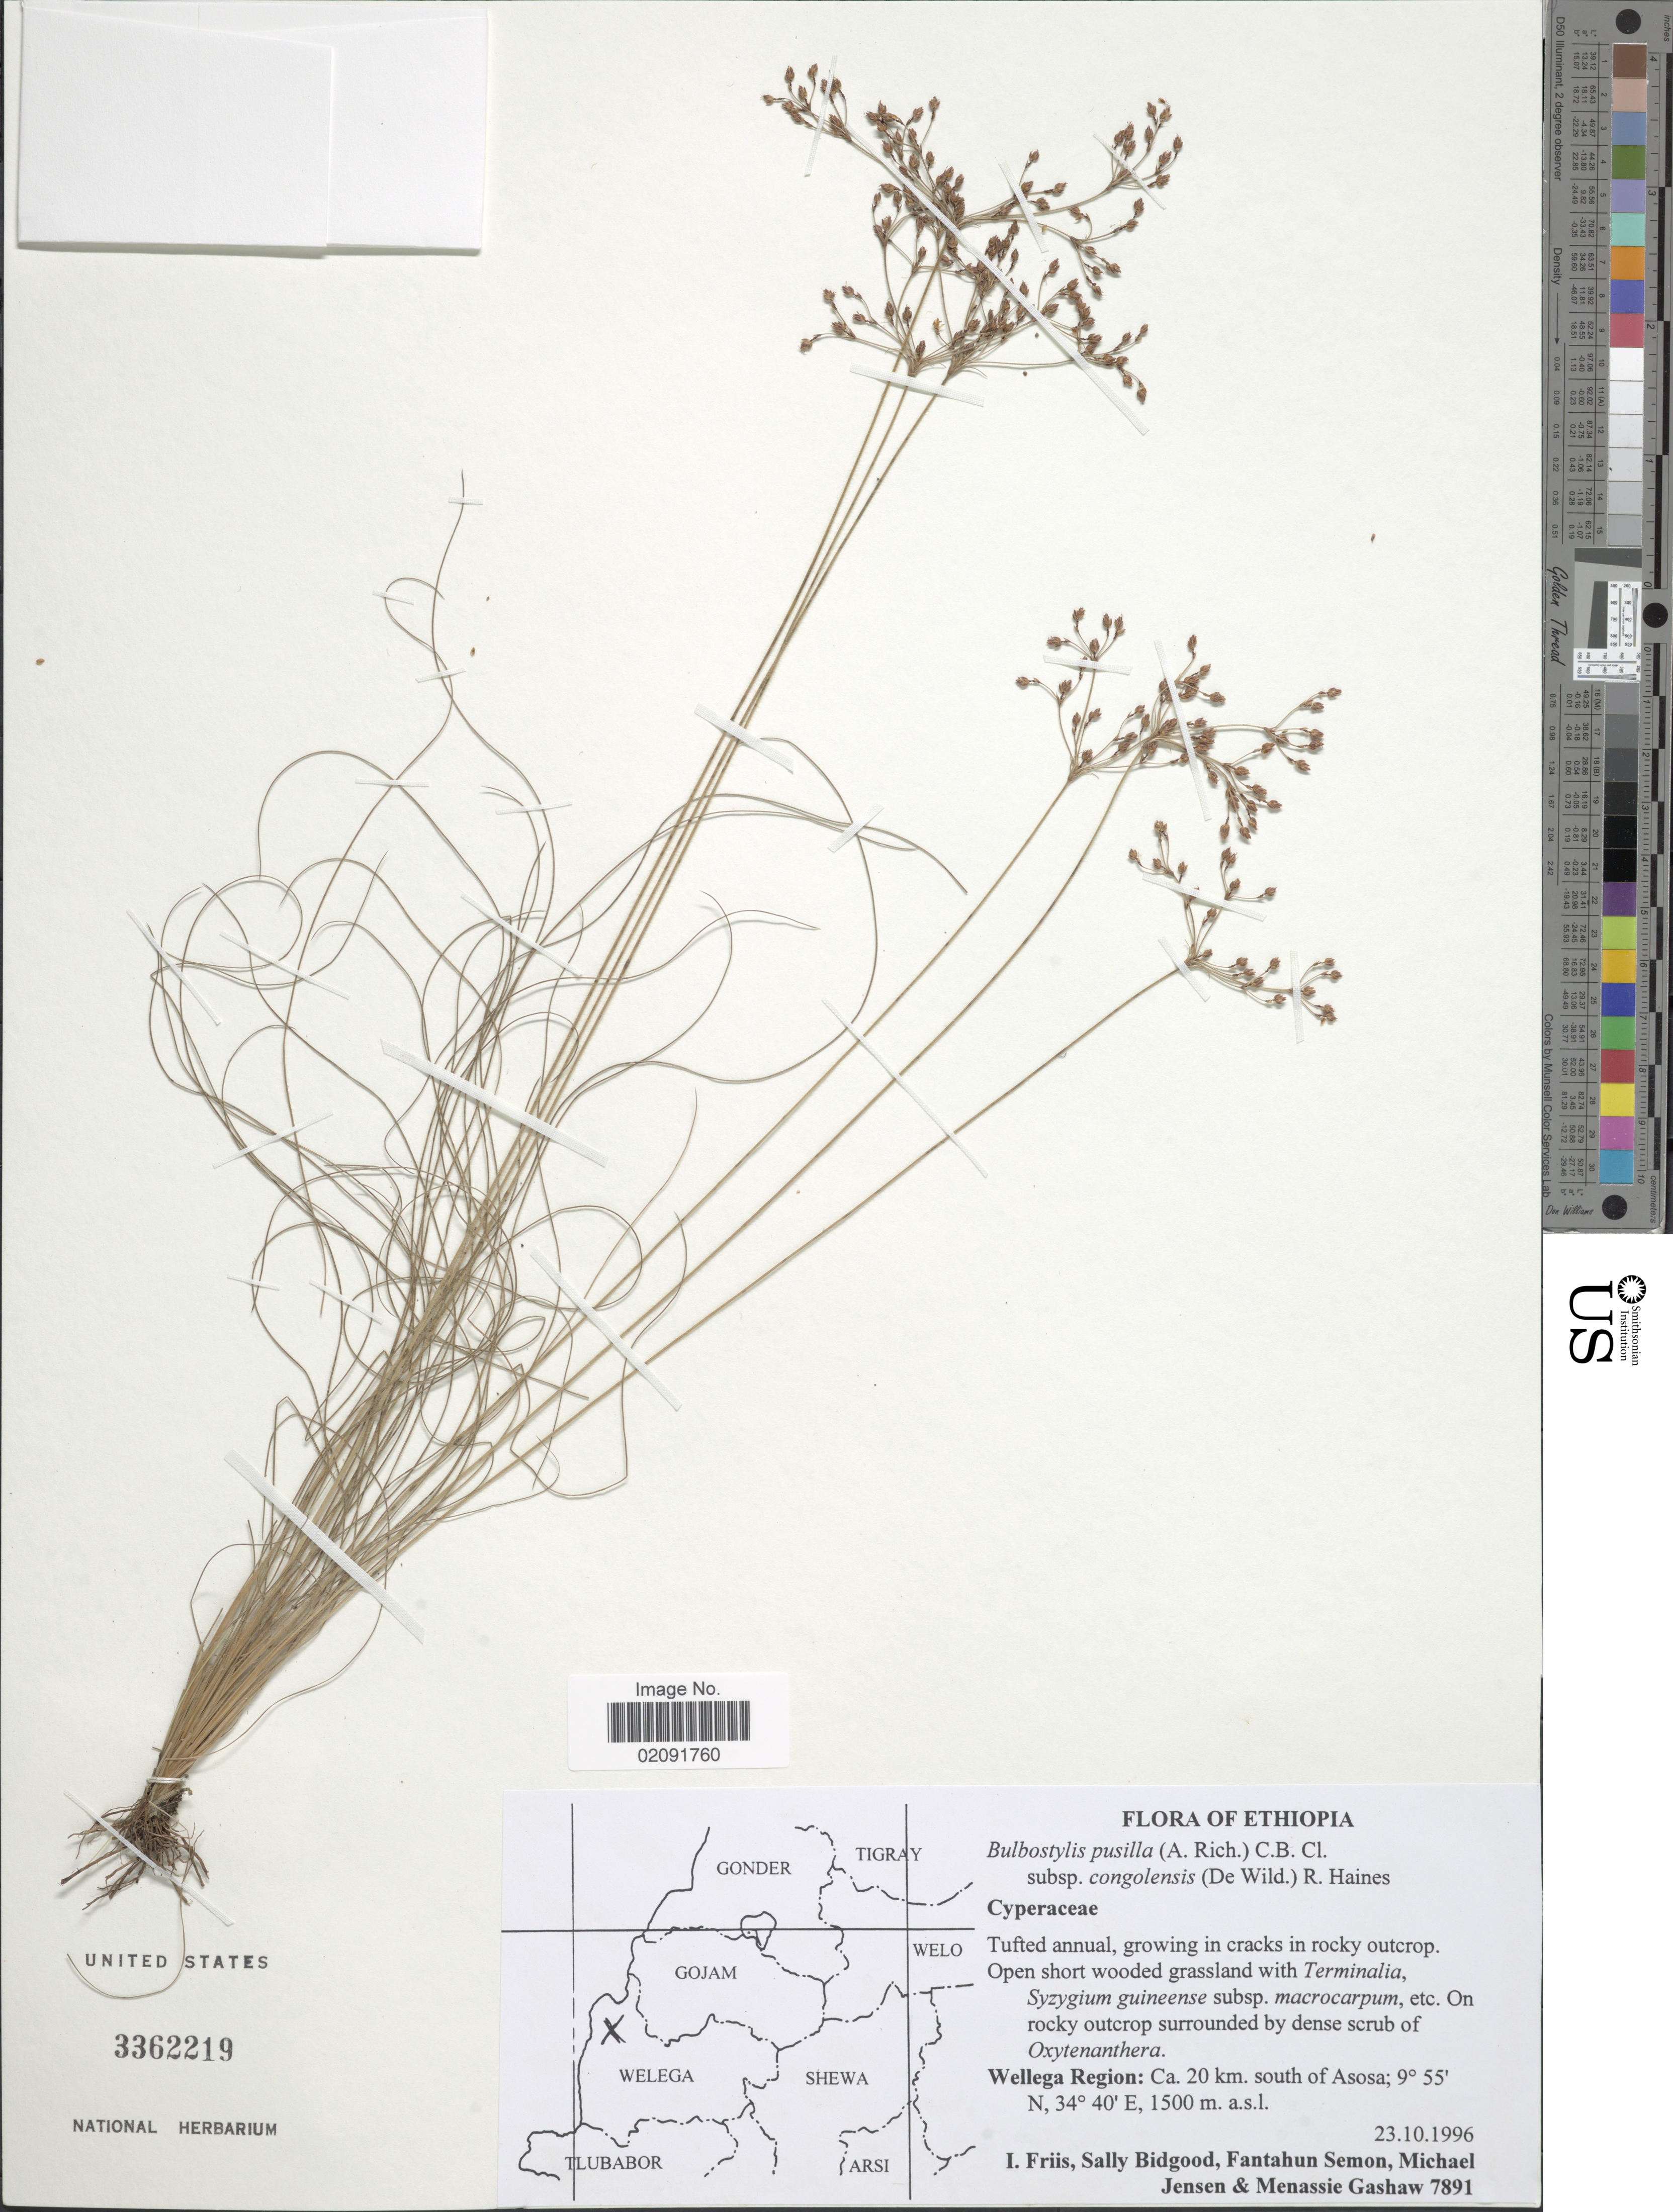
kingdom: Plantae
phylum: Tracheophyta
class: Liliopsida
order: Poales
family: Cyperaceae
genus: Bulbostylis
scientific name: Bulbostylis pusilla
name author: (Hochst. ex A. Rich.) C.B. Clarke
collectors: I. Friis, S. Bidgood, F. Semon, M. Jensen & M. Gashaw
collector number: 7891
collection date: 1996-10-23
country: Ethiopia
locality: Wellega Region: Ca. 20 km. south of Asosa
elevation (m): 1500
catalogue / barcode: US 3362219